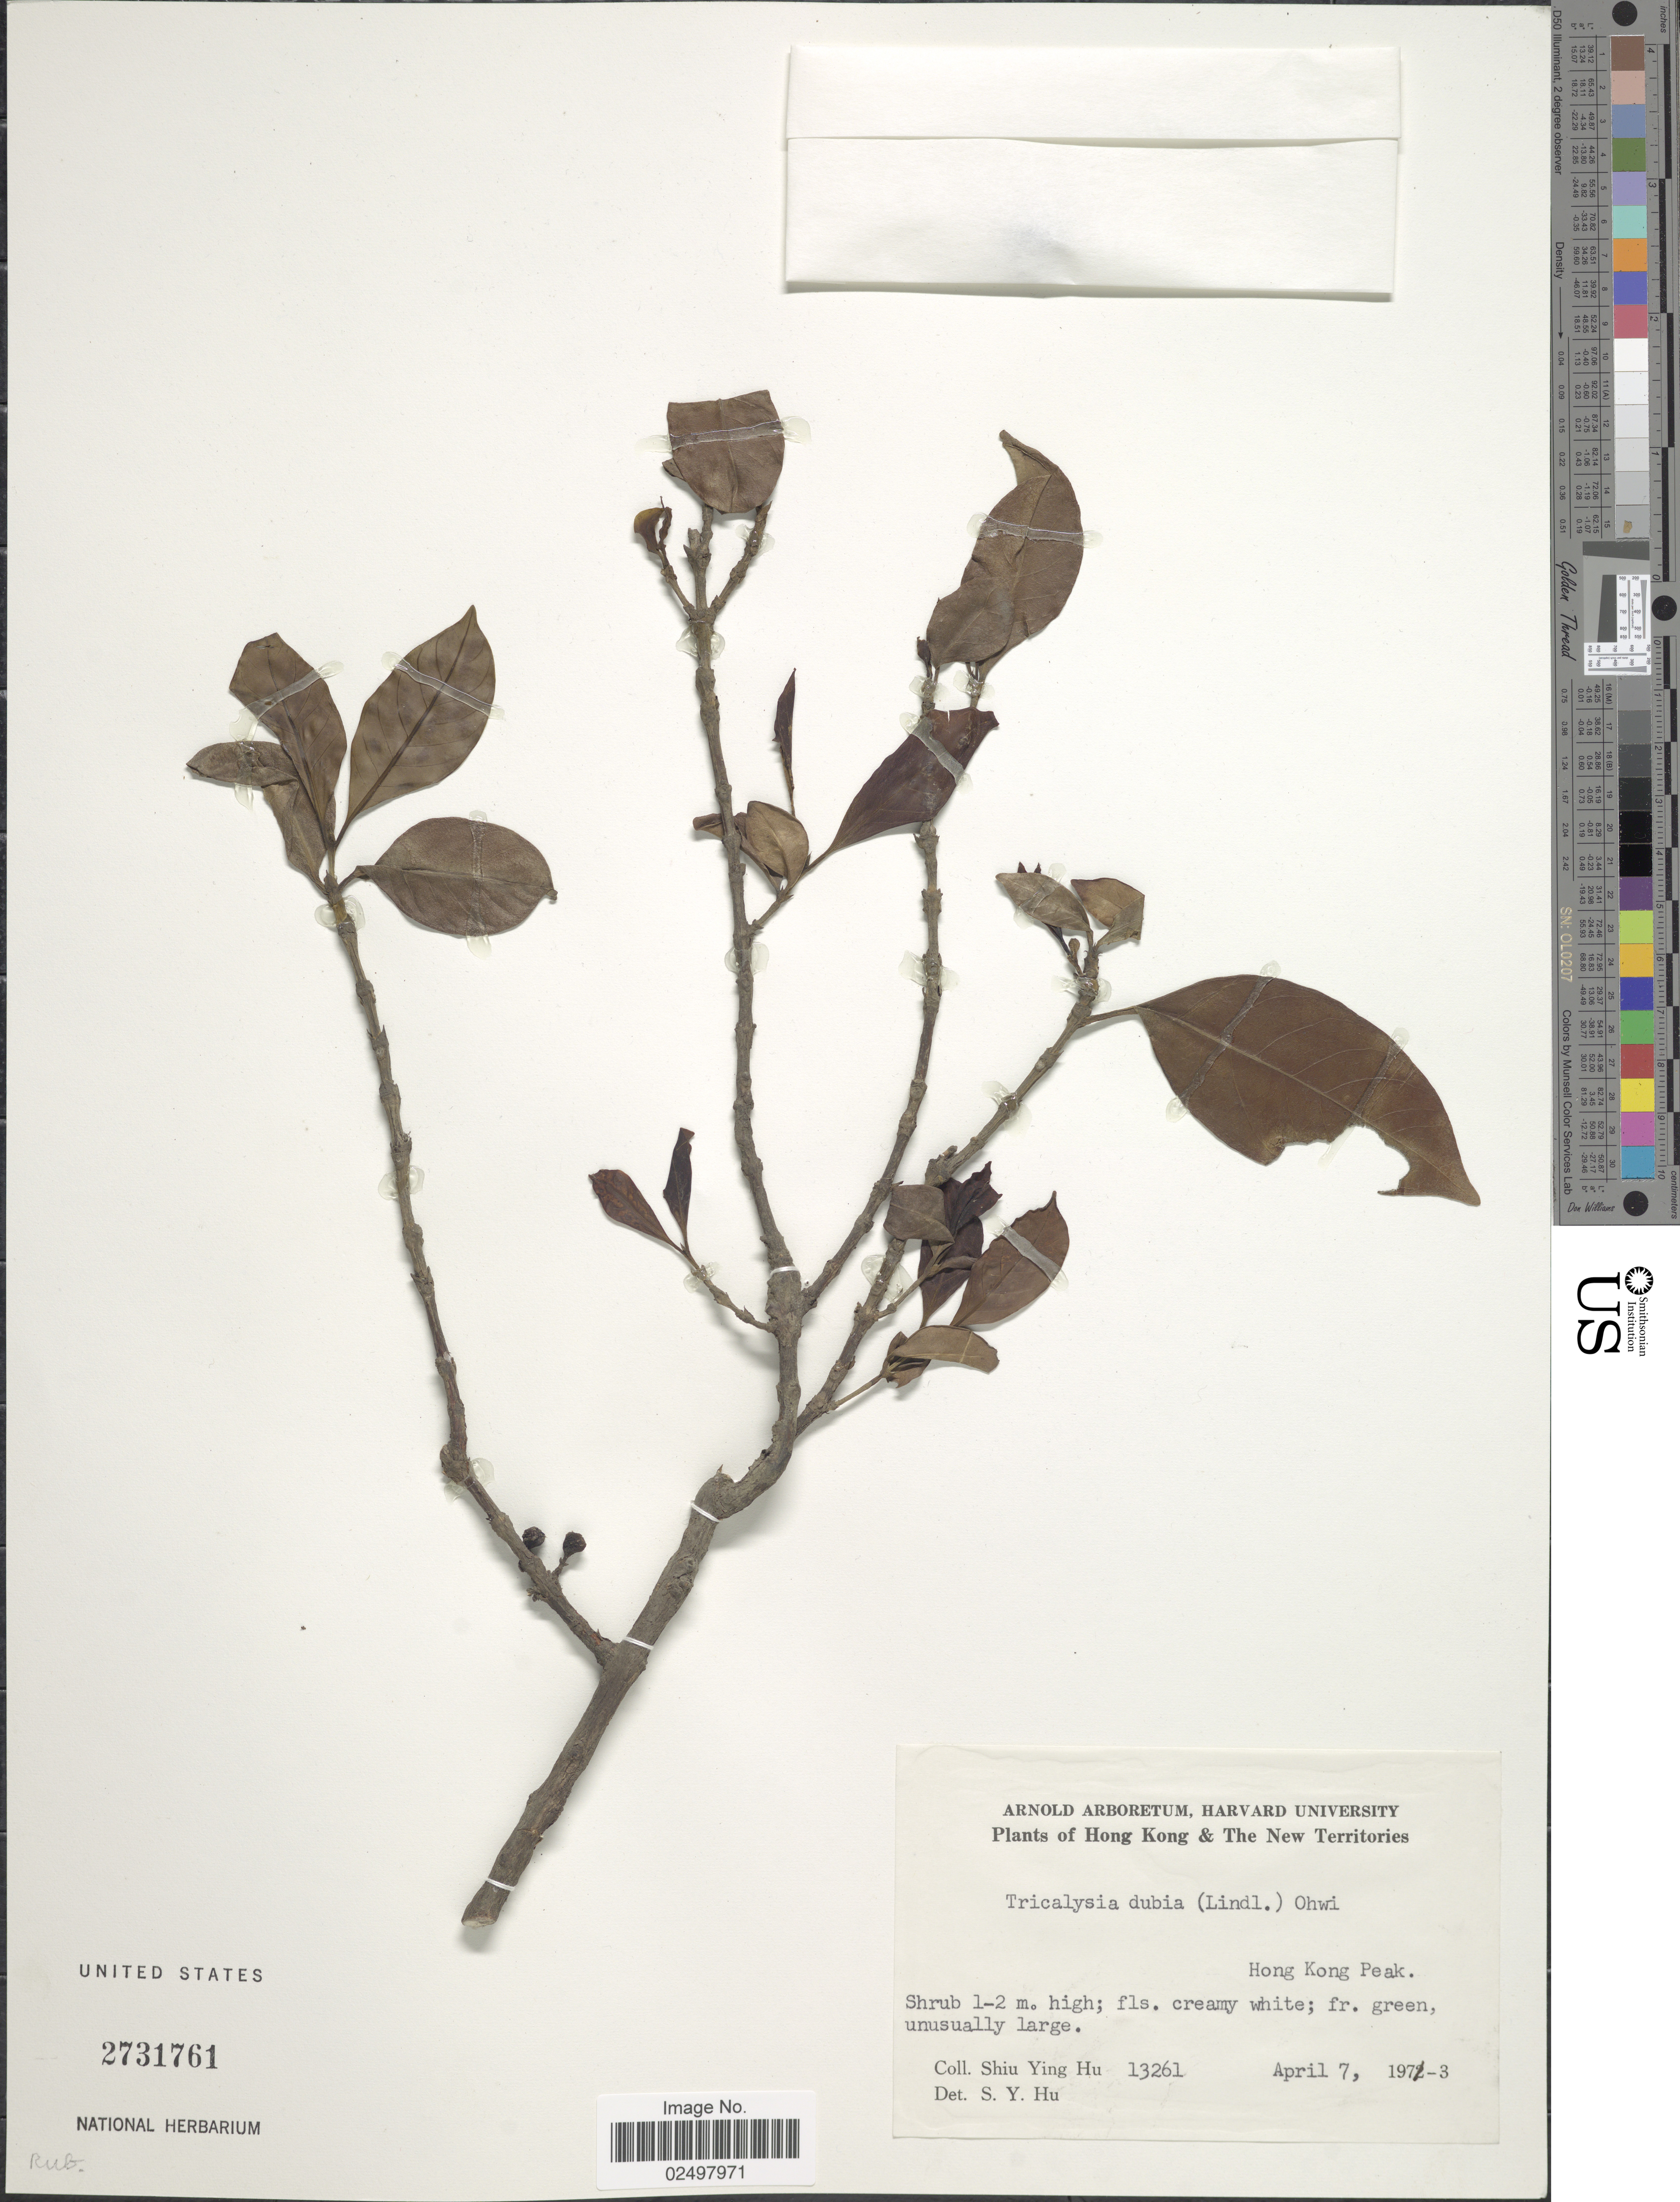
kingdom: Plantae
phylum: Tracheophyta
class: Magnoliopsida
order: Gentianales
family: Rubiaceae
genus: Tricalysia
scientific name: Tricalysia dubia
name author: (Lindl.) Ohwi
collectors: S. Y. Hu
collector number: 13261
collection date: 1973-04-07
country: China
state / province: Hong Kong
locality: Hong Kong & The New Territories, Hong Kong Peak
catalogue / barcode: US 2731761